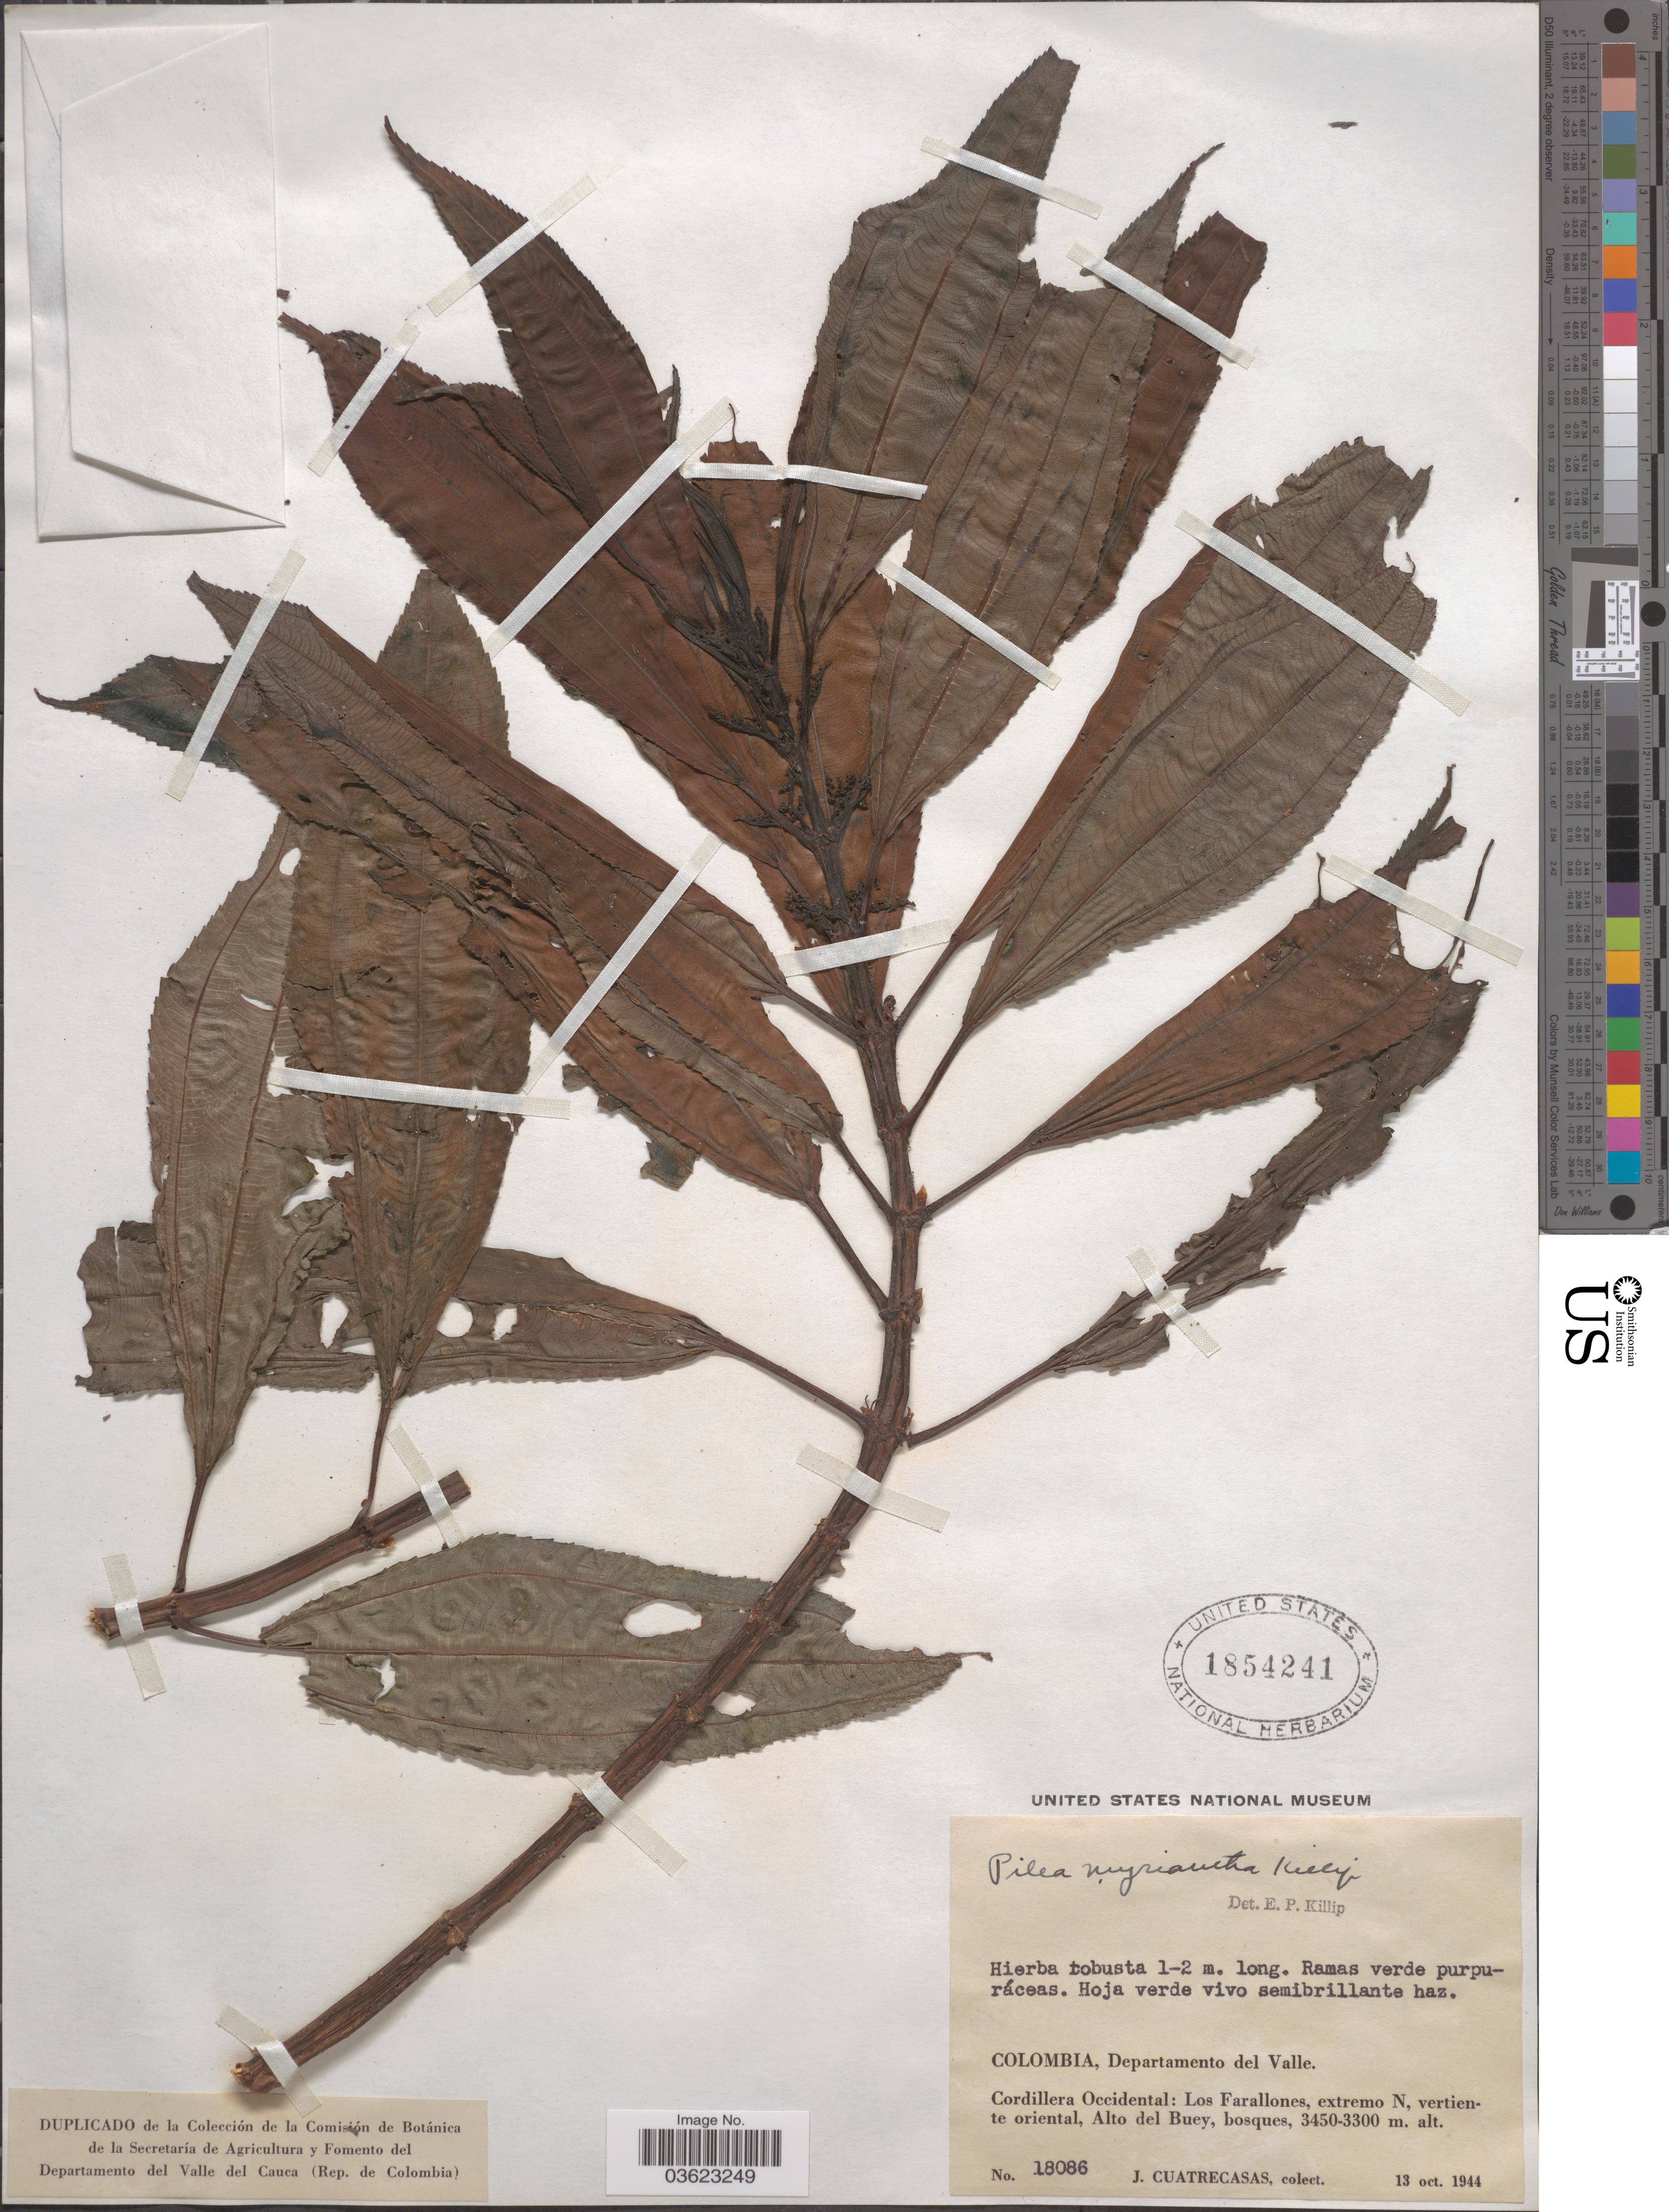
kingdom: Plantae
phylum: Tracheophyta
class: Magnoliopsida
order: Rosales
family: Urticaceae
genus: Pilea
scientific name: Pilea myriantha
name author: Killip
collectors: J. Cuatrecasas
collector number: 18086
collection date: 1944-10-13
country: Colombia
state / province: Valle del Cauca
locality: Departamento del Valle. Cordillera Occidental: Los Farallones, extremo N, vertiente oriental, Alto del Buey.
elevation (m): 3300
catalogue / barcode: US 1854241